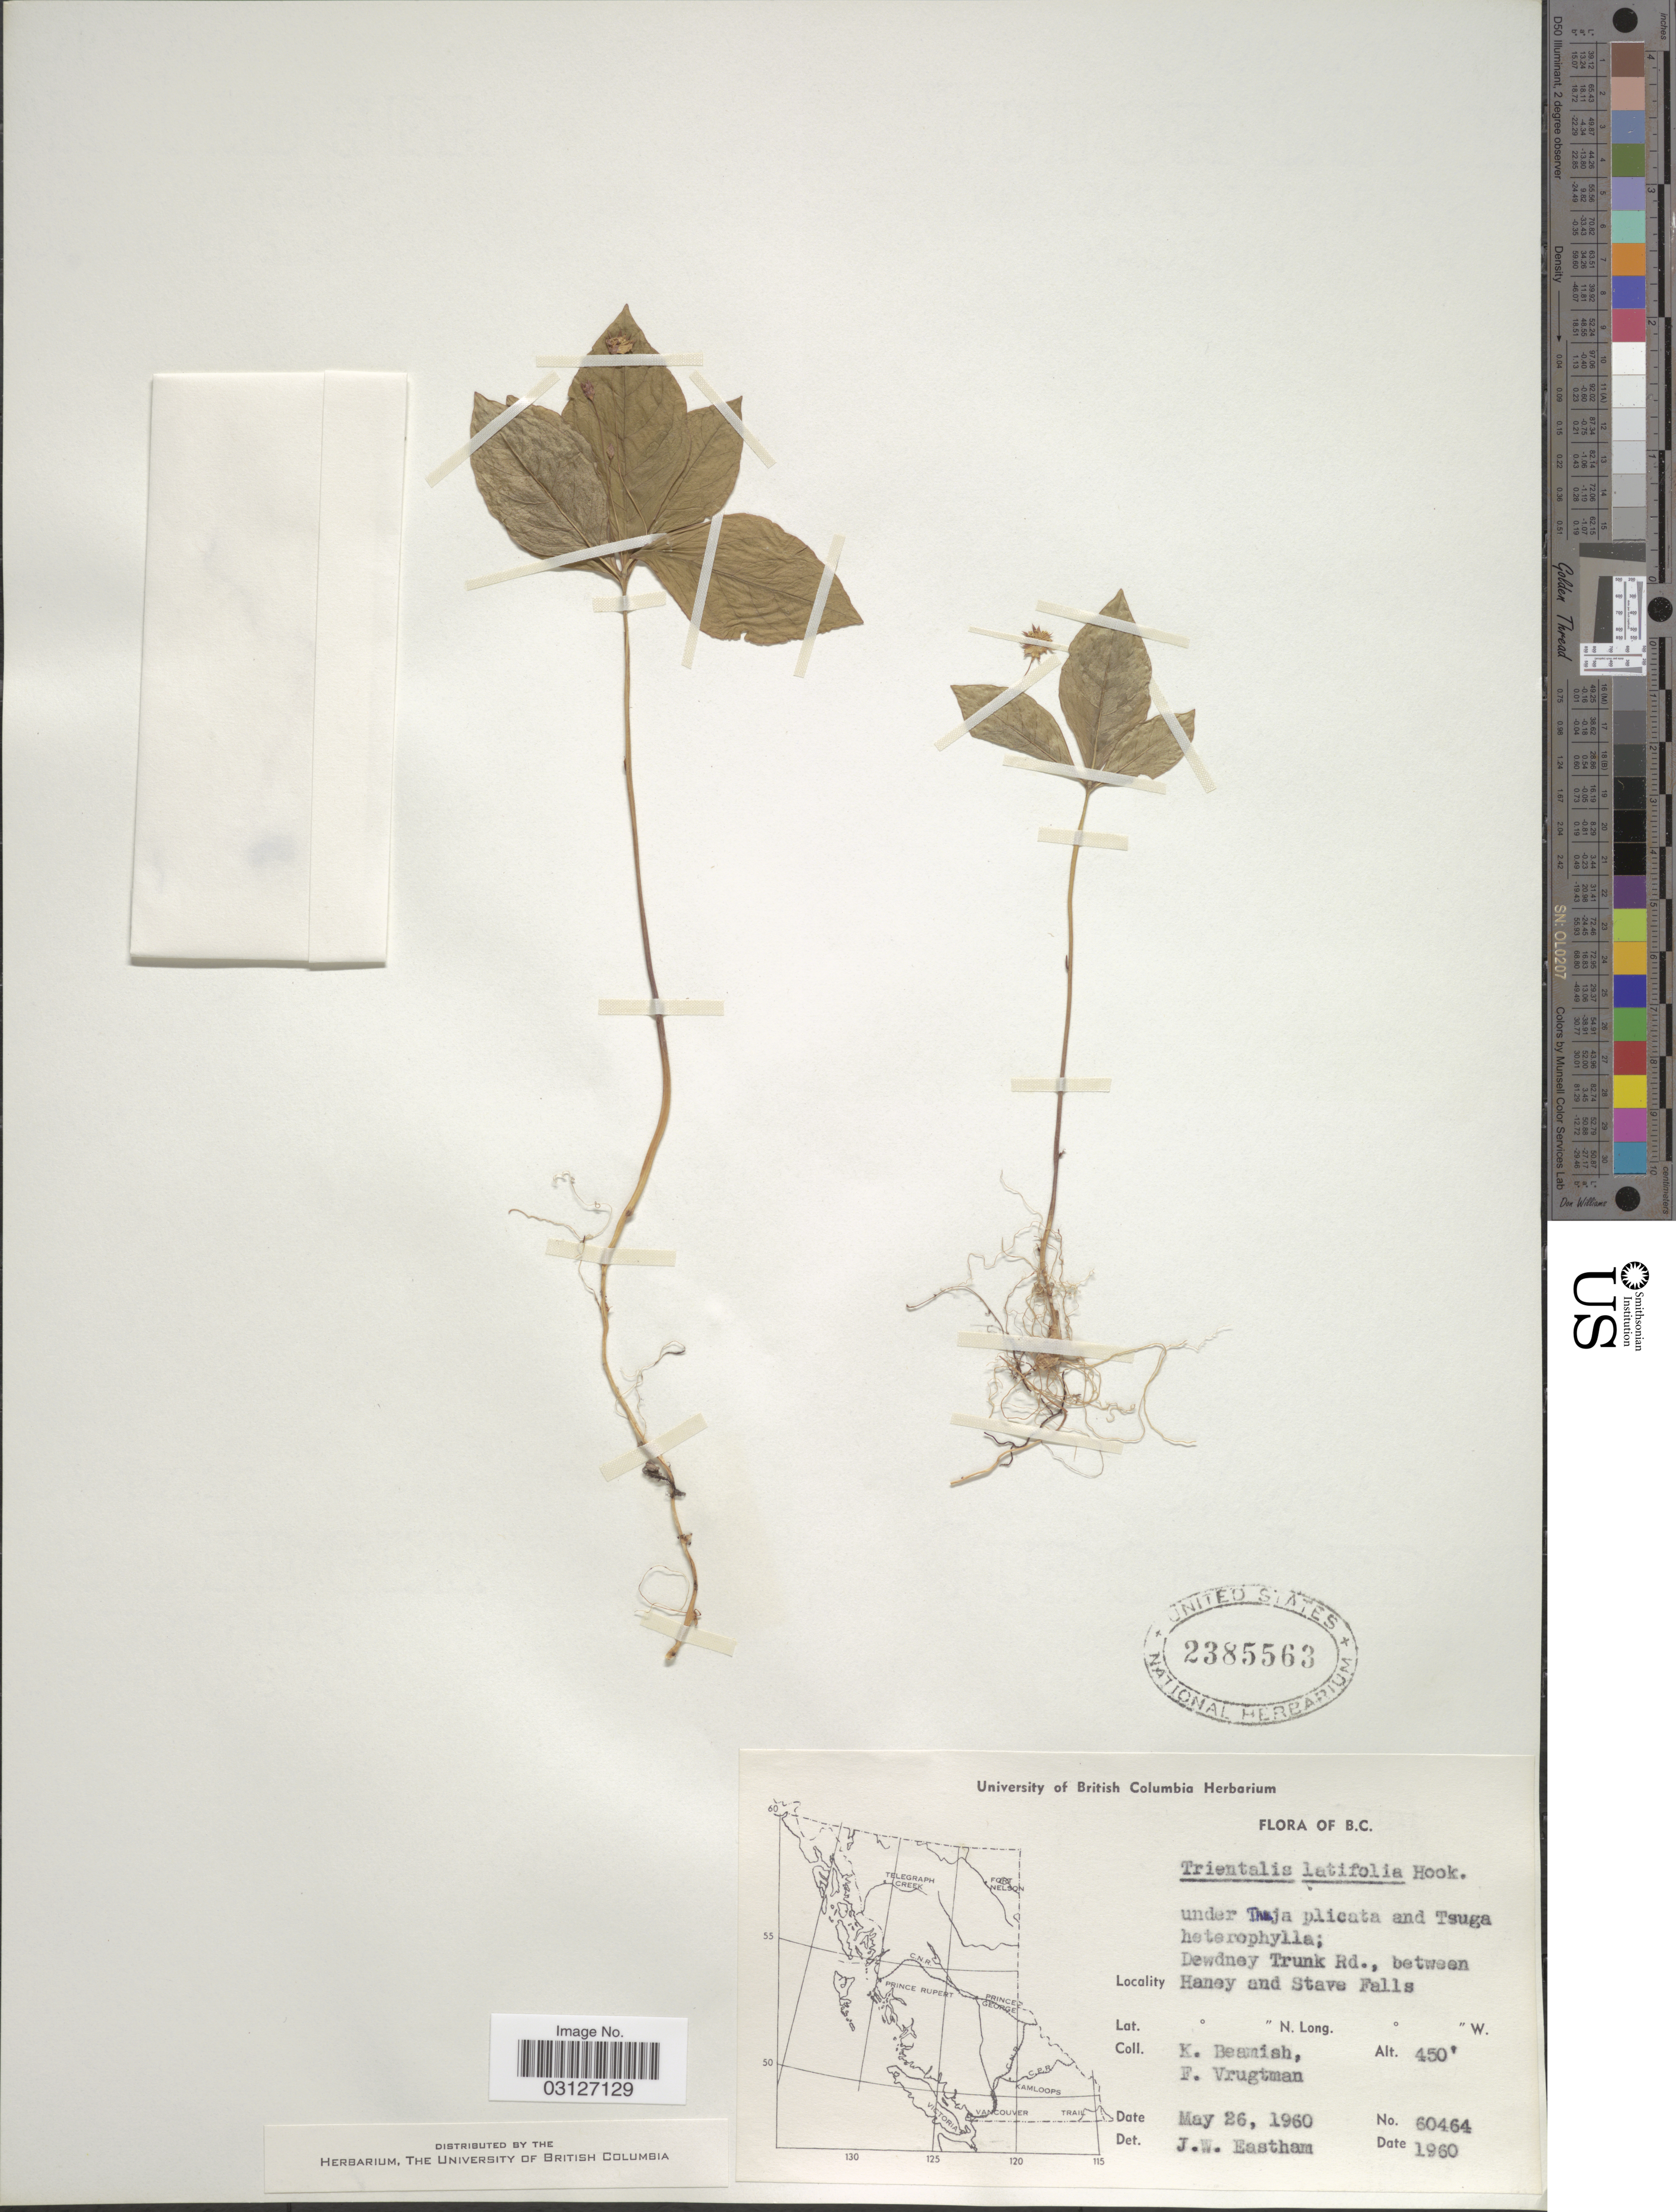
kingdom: Plantae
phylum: Tracheophyta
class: Magnoliopsida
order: Ericales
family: Primulaceae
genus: Trientalis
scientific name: Trientalis latifolia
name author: Hook.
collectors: K. Beamish & F. Vrugtman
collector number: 60464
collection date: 1960-05-26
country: Canada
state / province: British Columbia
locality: Dewdney Trunk Rd., between Haney and Stave Falls.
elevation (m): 137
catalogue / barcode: US 2385563